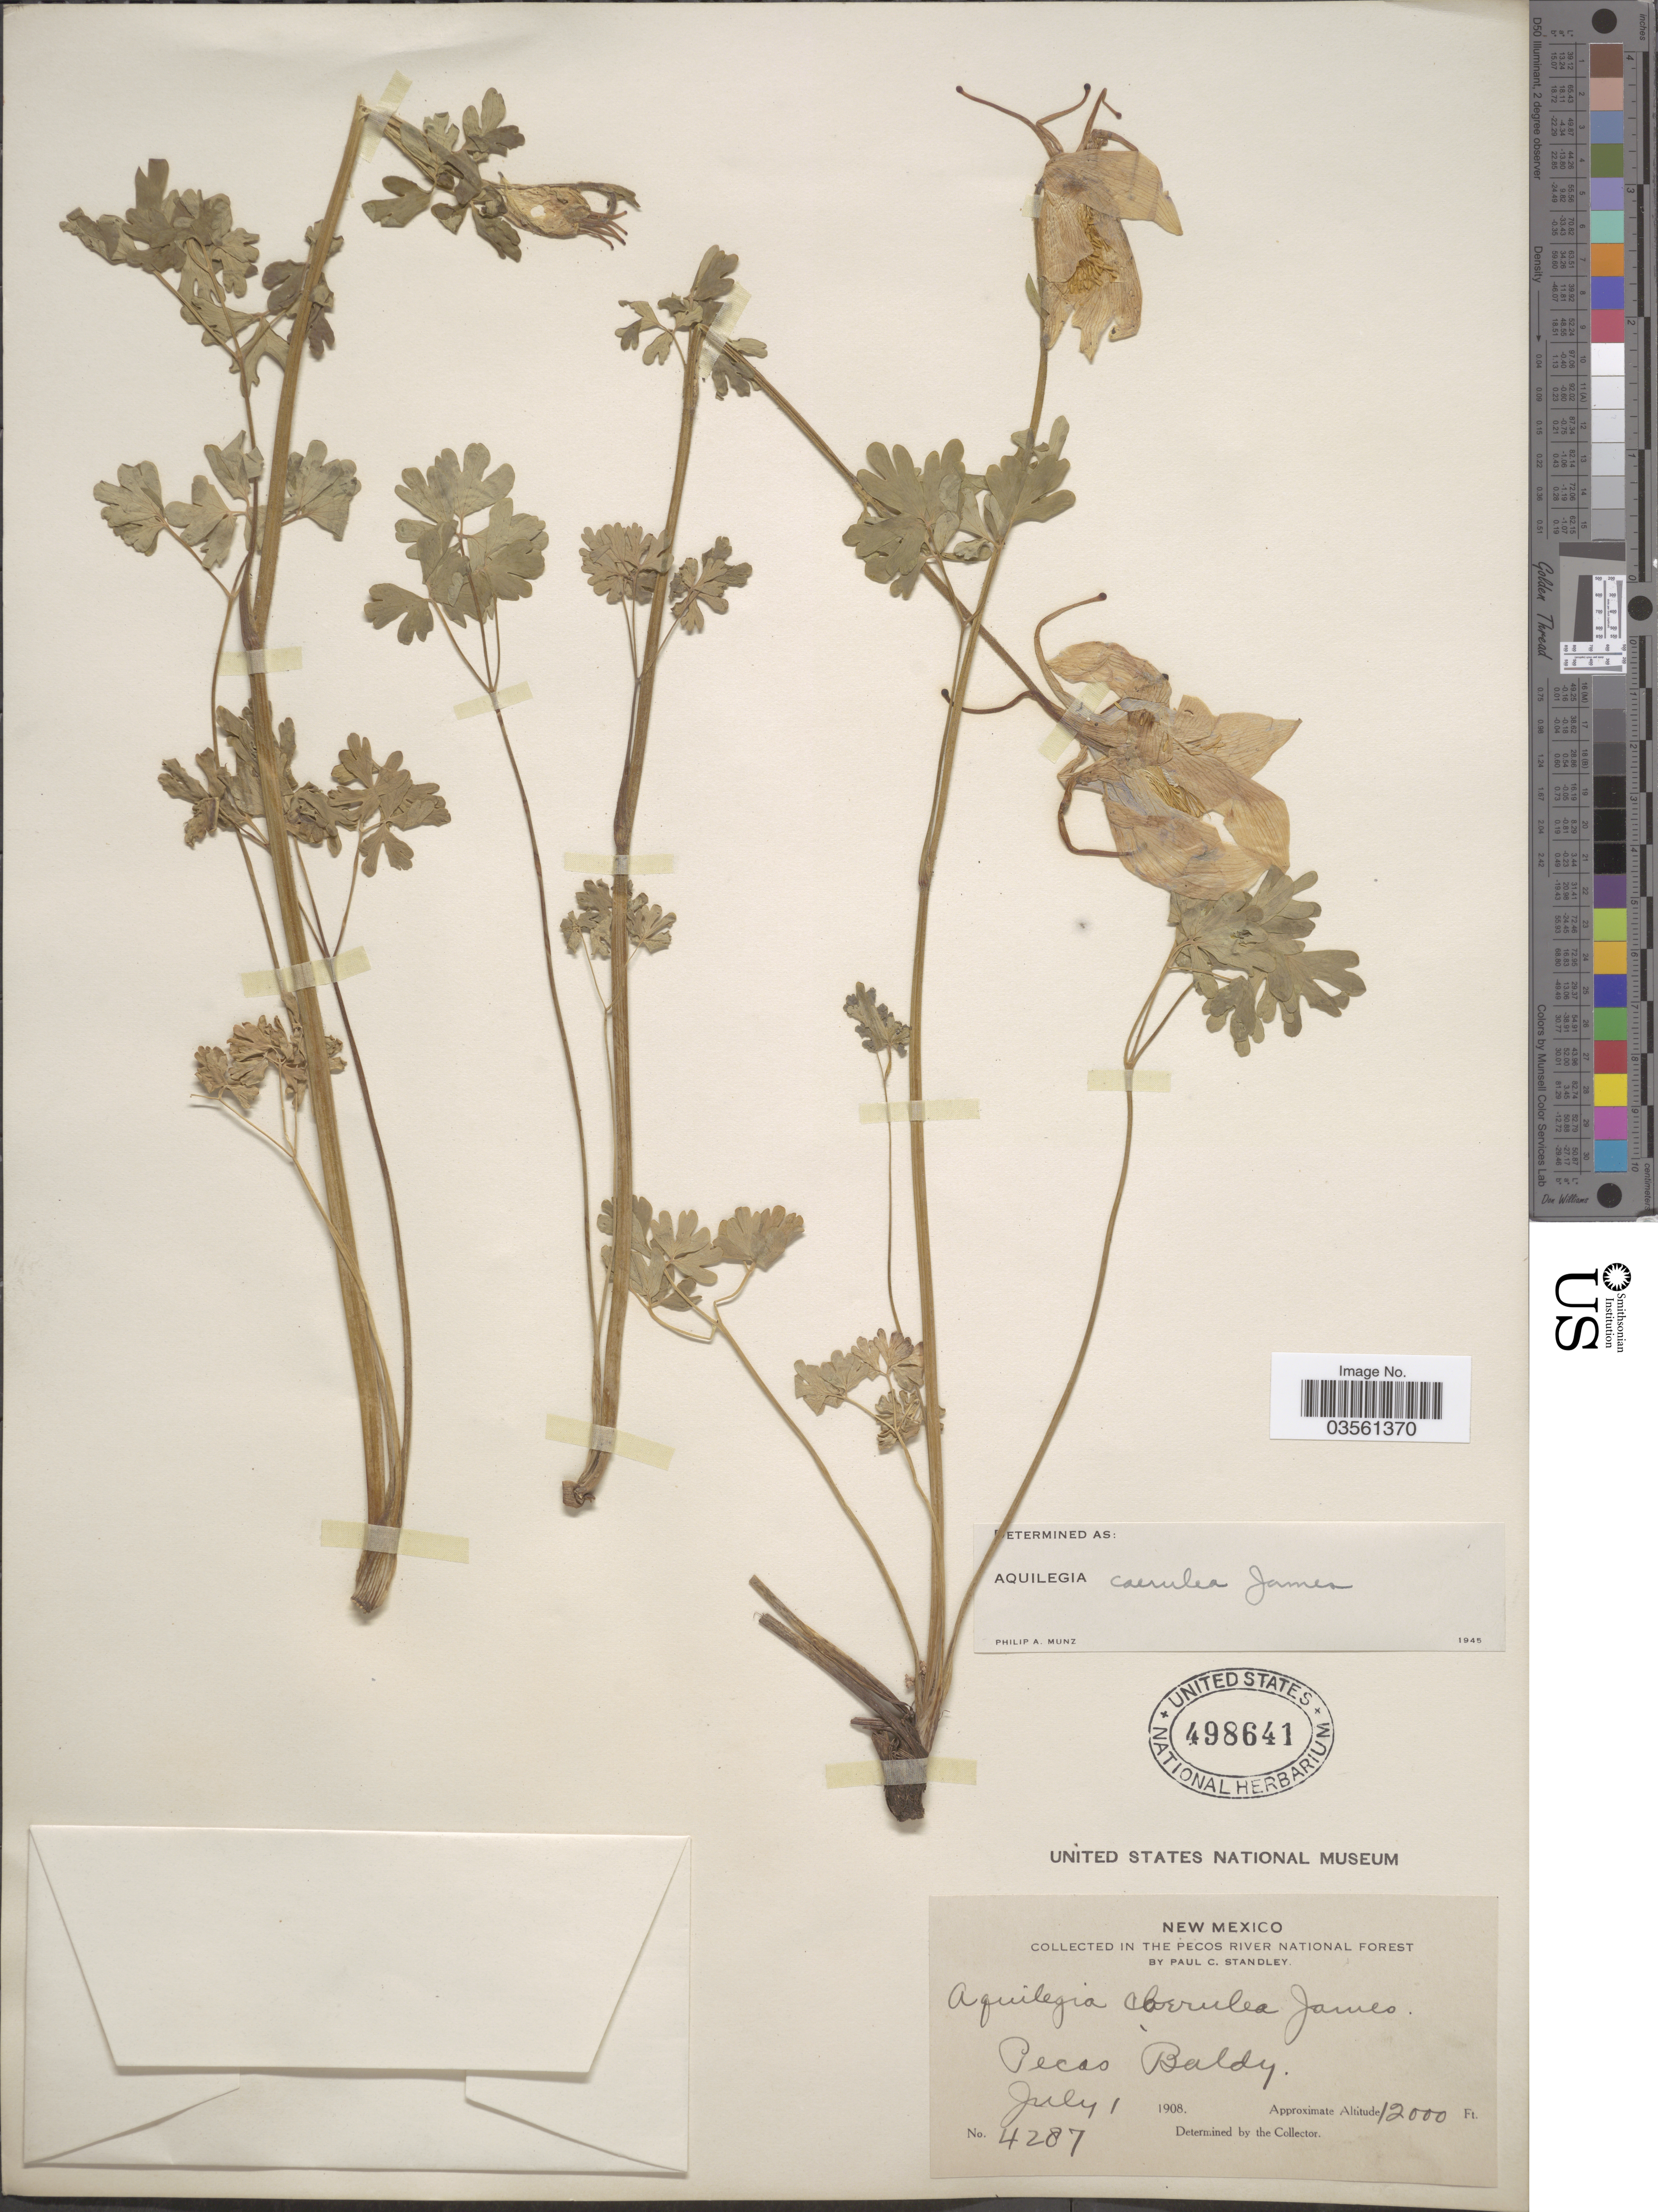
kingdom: Plantae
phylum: Tracheophyta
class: Magnoliopsida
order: Ranunculales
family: Ranunculaceae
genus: Aquilegia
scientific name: Aquilegia coerulea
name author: E. James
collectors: P. C. Standley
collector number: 4287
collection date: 1908-07-01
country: United States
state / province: New Mexico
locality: The Pecos River National Forest. Pecos Baldy.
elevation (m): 3658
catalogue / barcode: US 498641